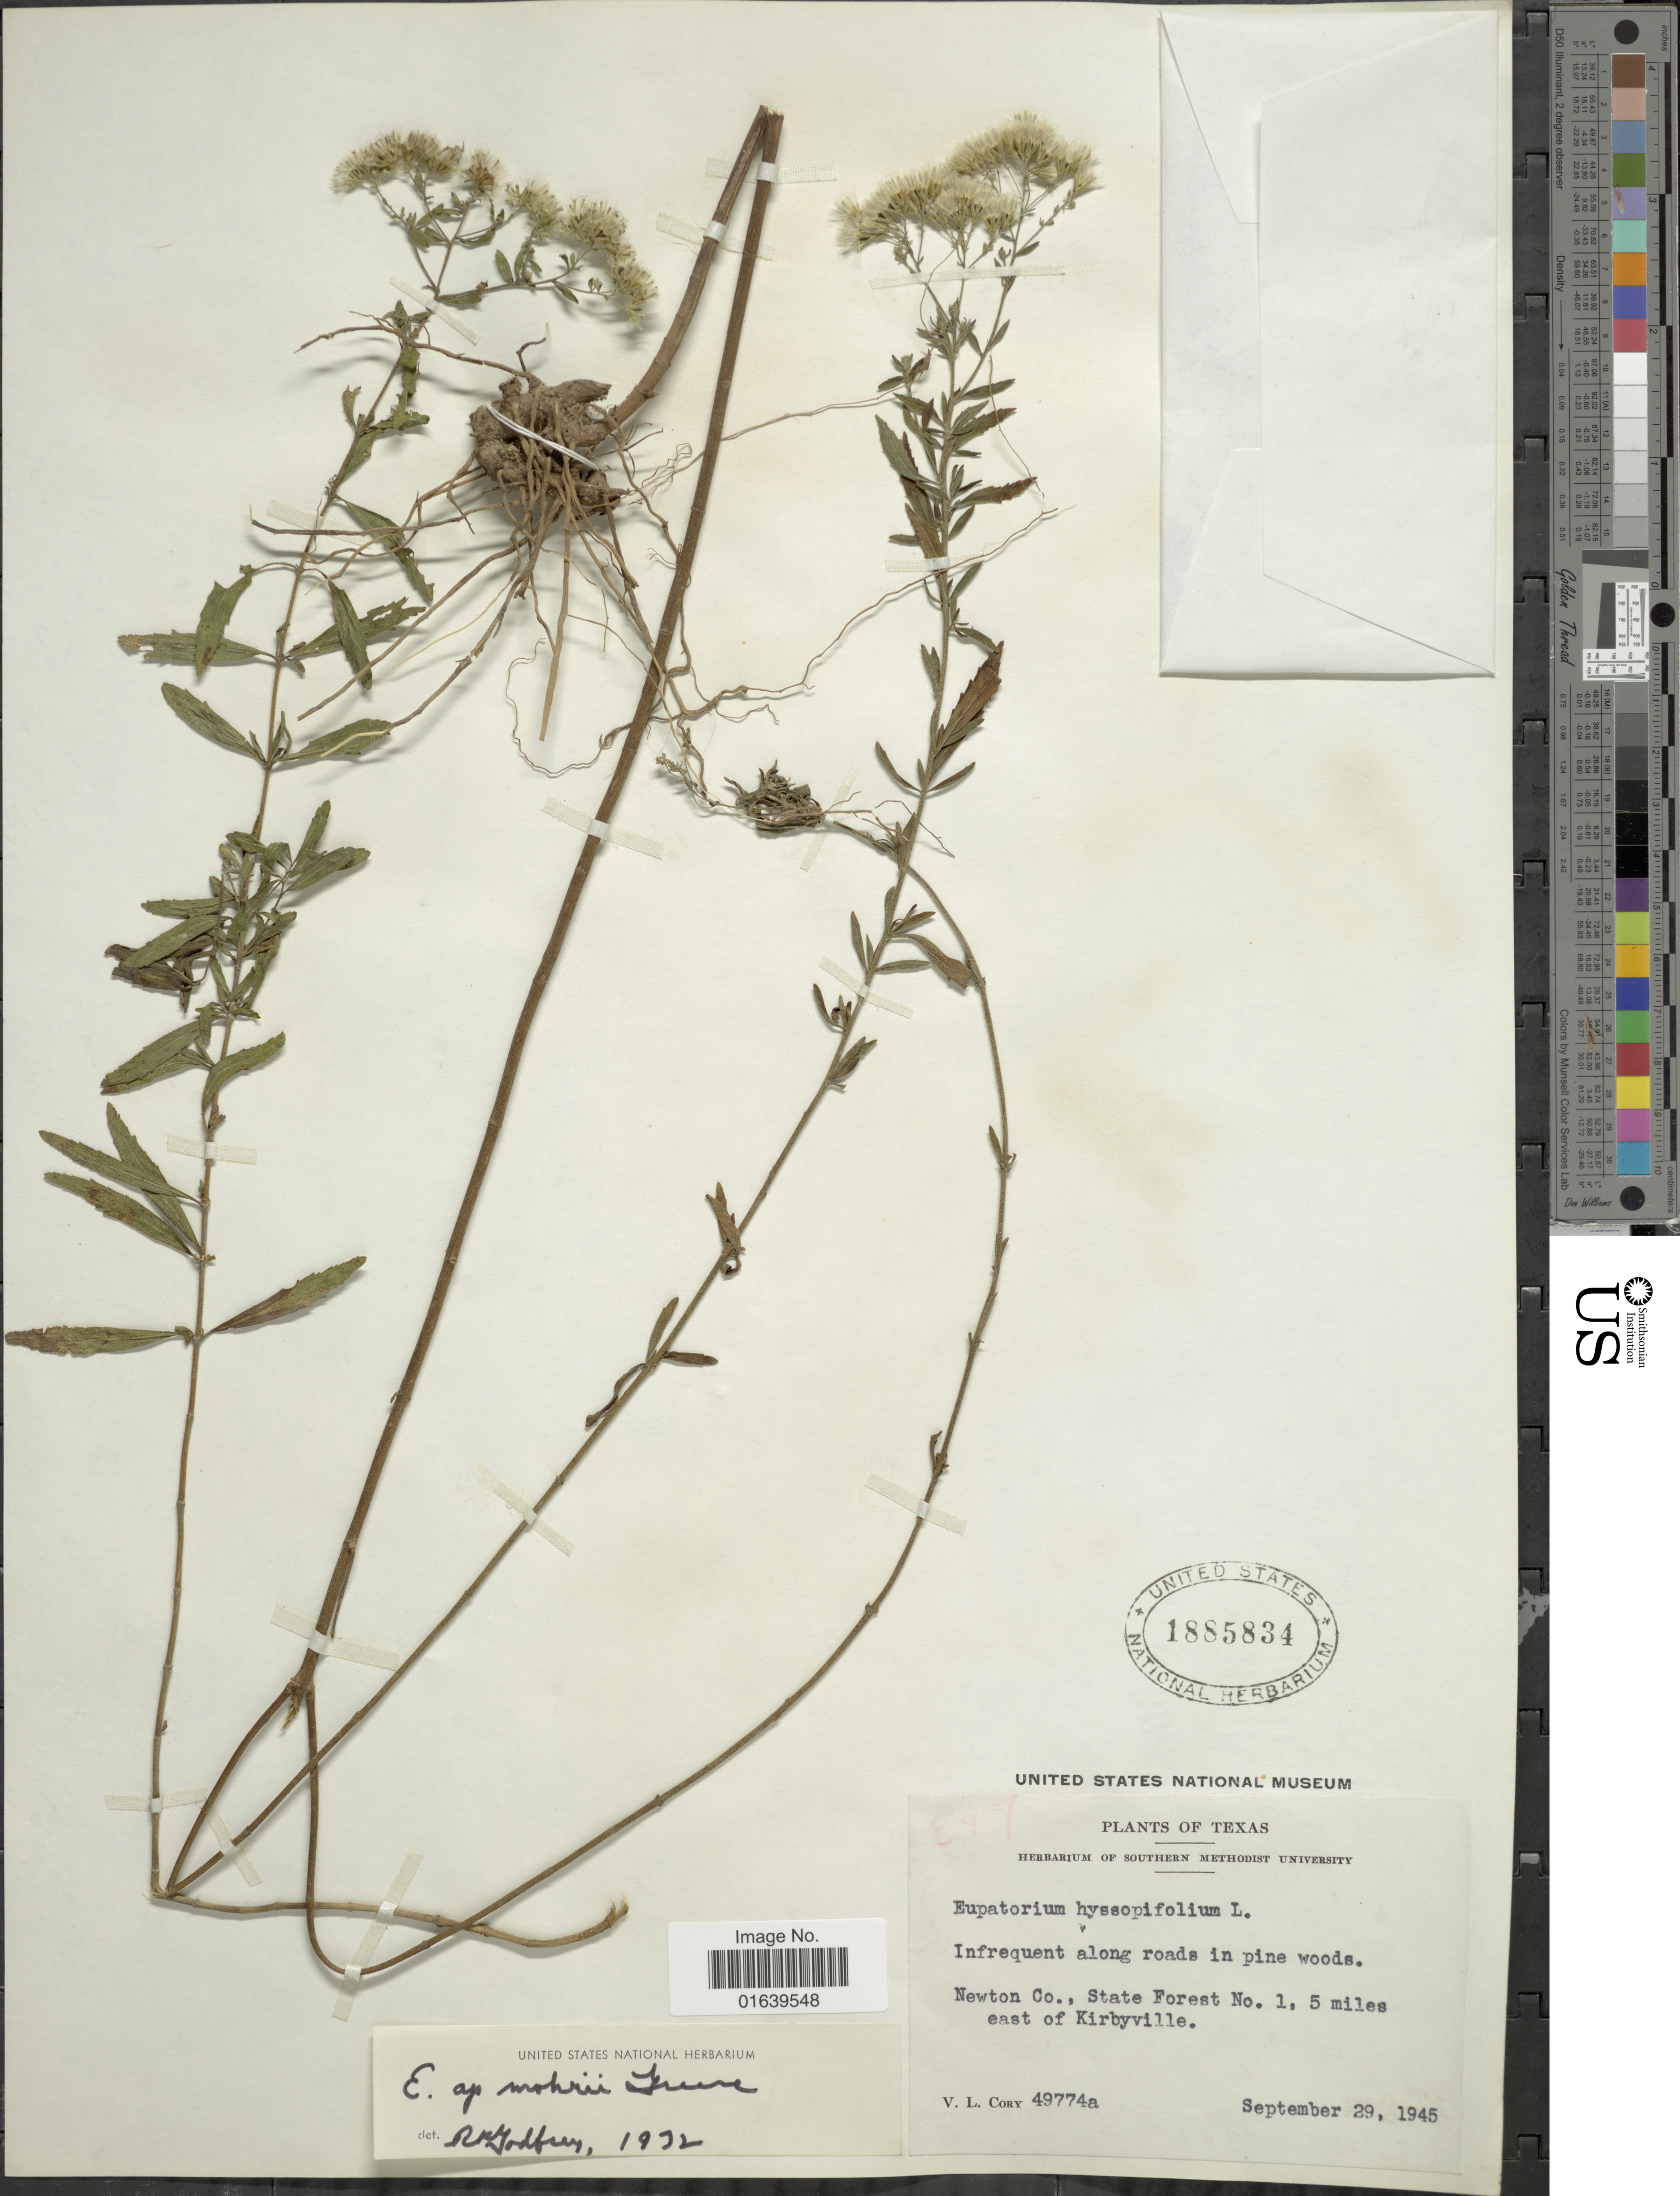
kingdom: Plantae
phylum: Tracheophyta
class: Magnoliopsida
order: Asterales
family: Asteraceae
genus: Eupatorium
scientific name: Eupatorium mohrii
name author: Greene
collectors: V. Cory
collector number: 49774a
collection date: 1945-09-29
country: United States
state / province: Texas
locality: Infrequent along roads in pine woods, Newton Co. State Forest no 1, 5 miles east of Kirbyville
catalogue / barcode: US 1885834